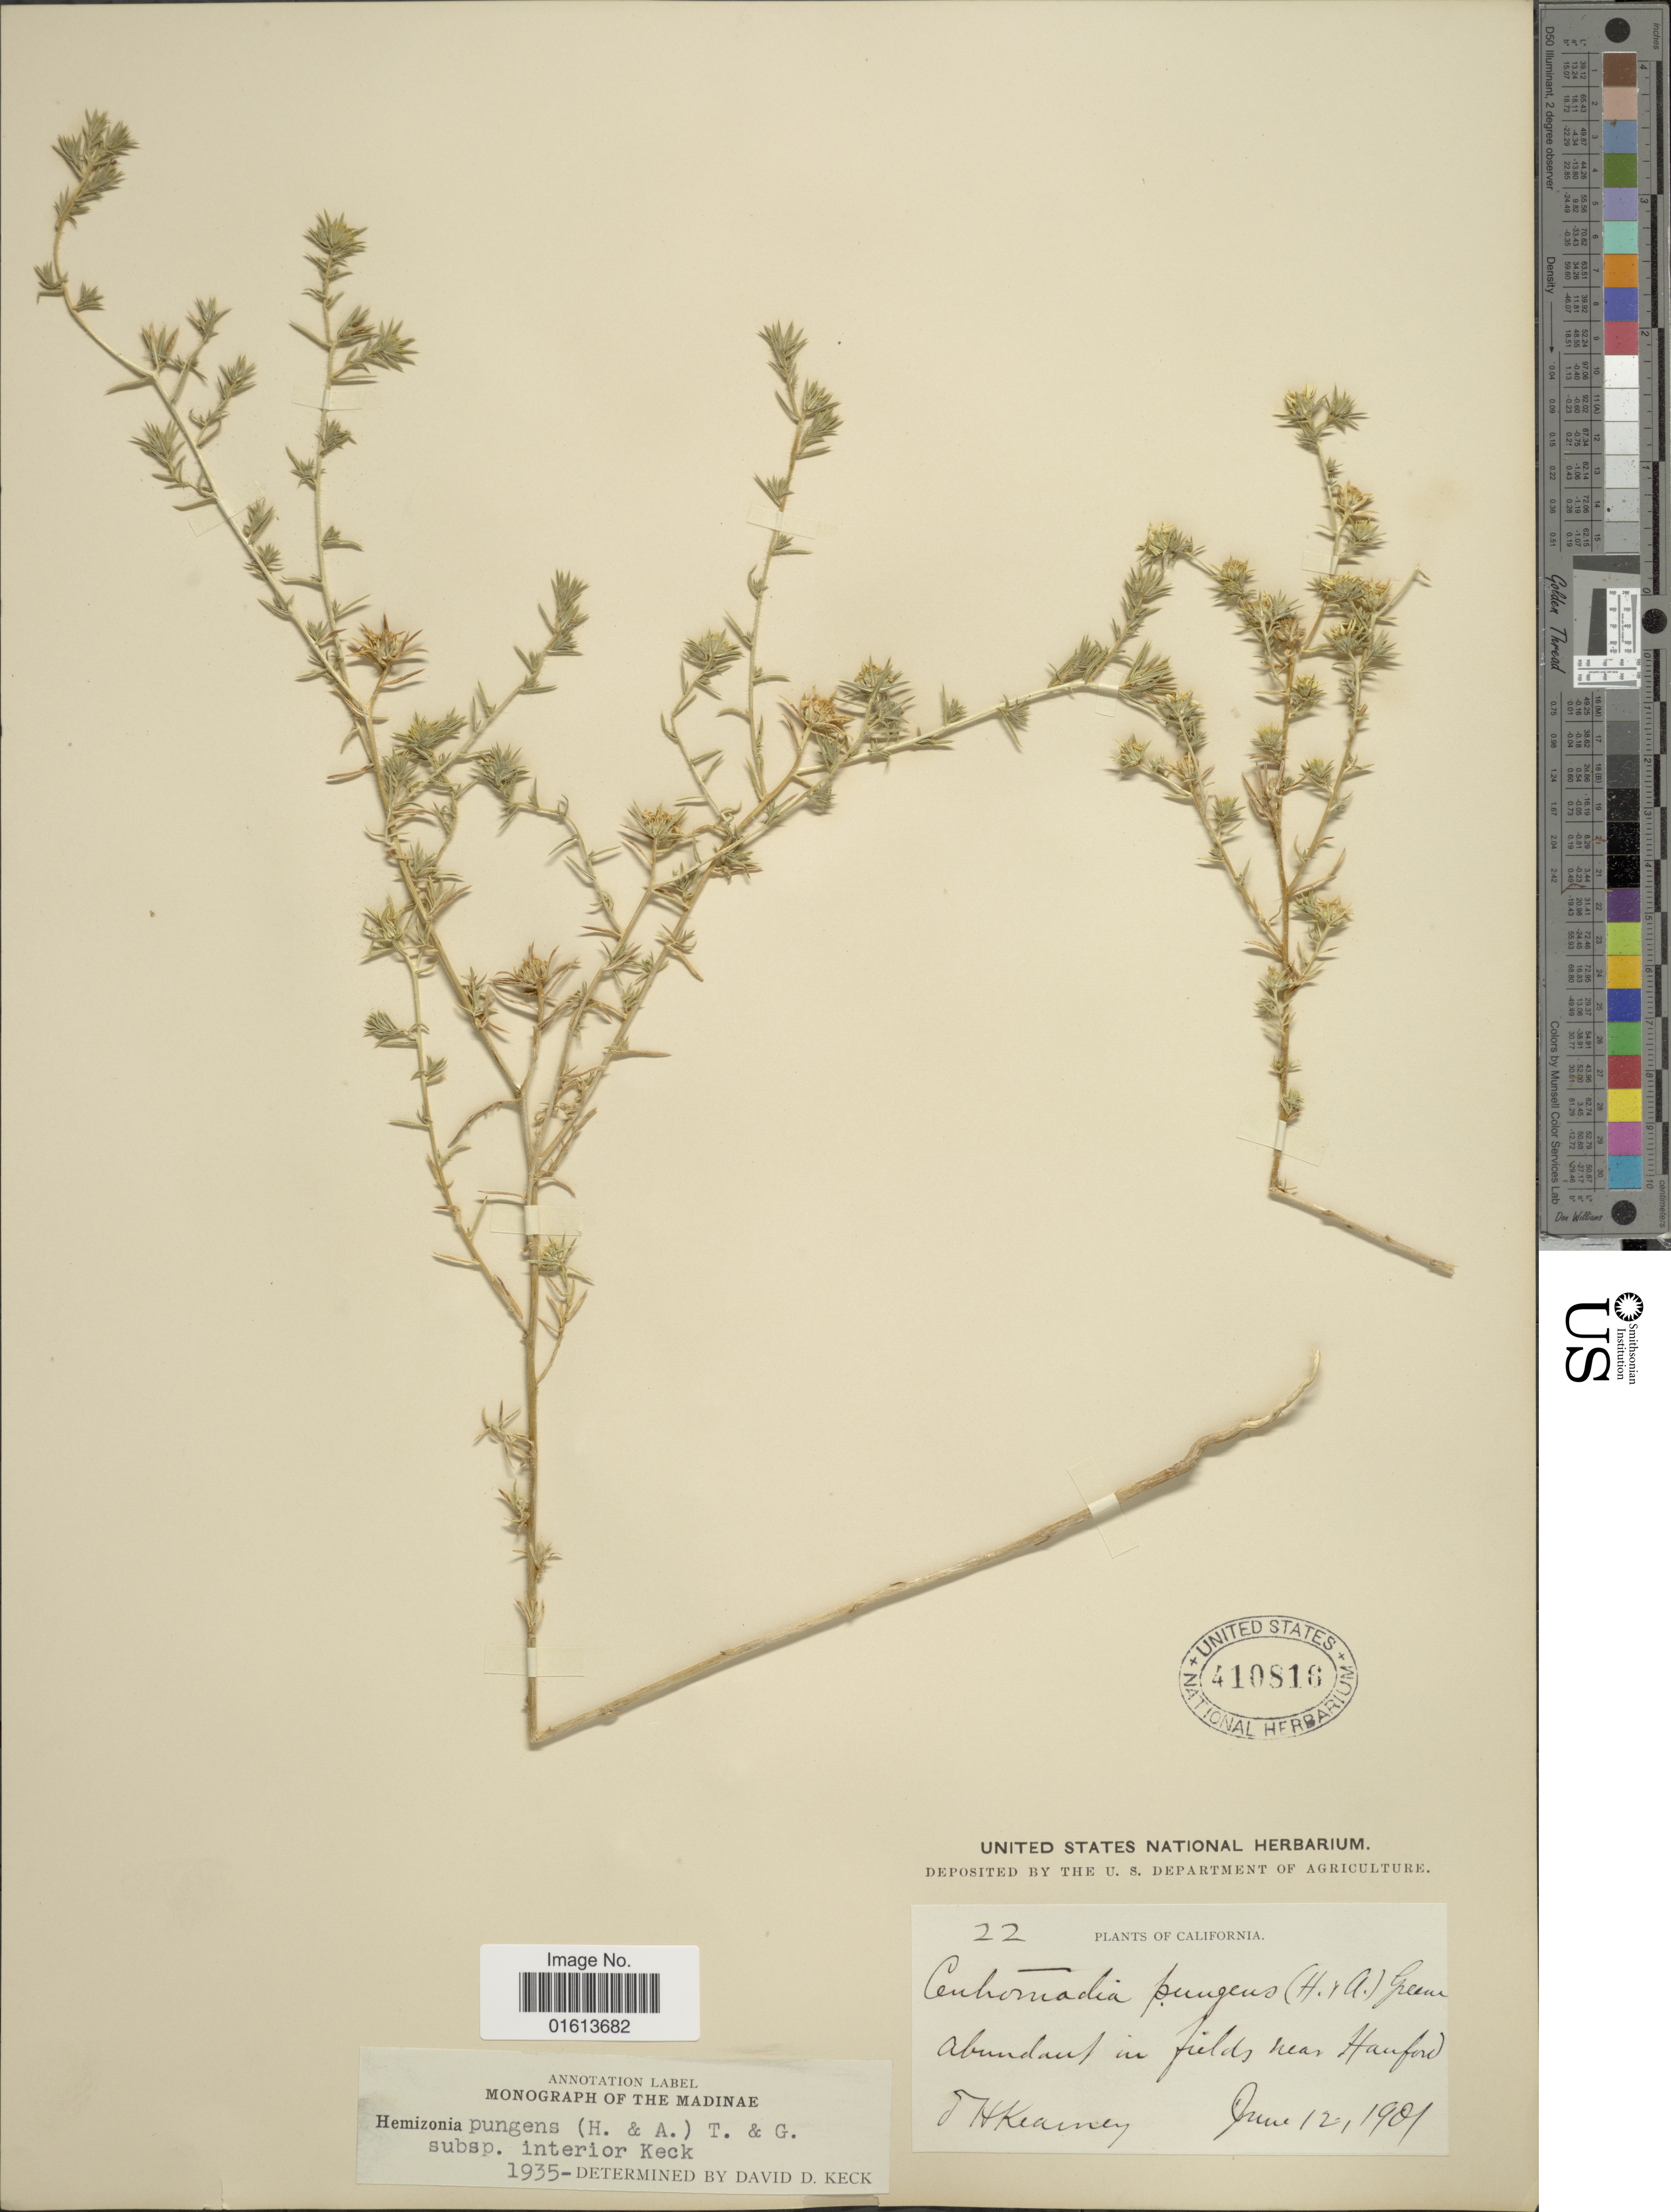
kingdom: Plantae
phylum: Tracheophyta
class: Magnoliopsida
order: Asterales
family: Asteraceae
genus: Centromadia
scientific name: Centromadia pungens subsp. pungens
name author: Hook. & Arn.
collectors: T. H. Kearney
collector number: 22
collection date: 1901-06-12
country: United States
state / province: California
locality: California. abundant. in fields near Hanford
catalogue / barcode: US 410816